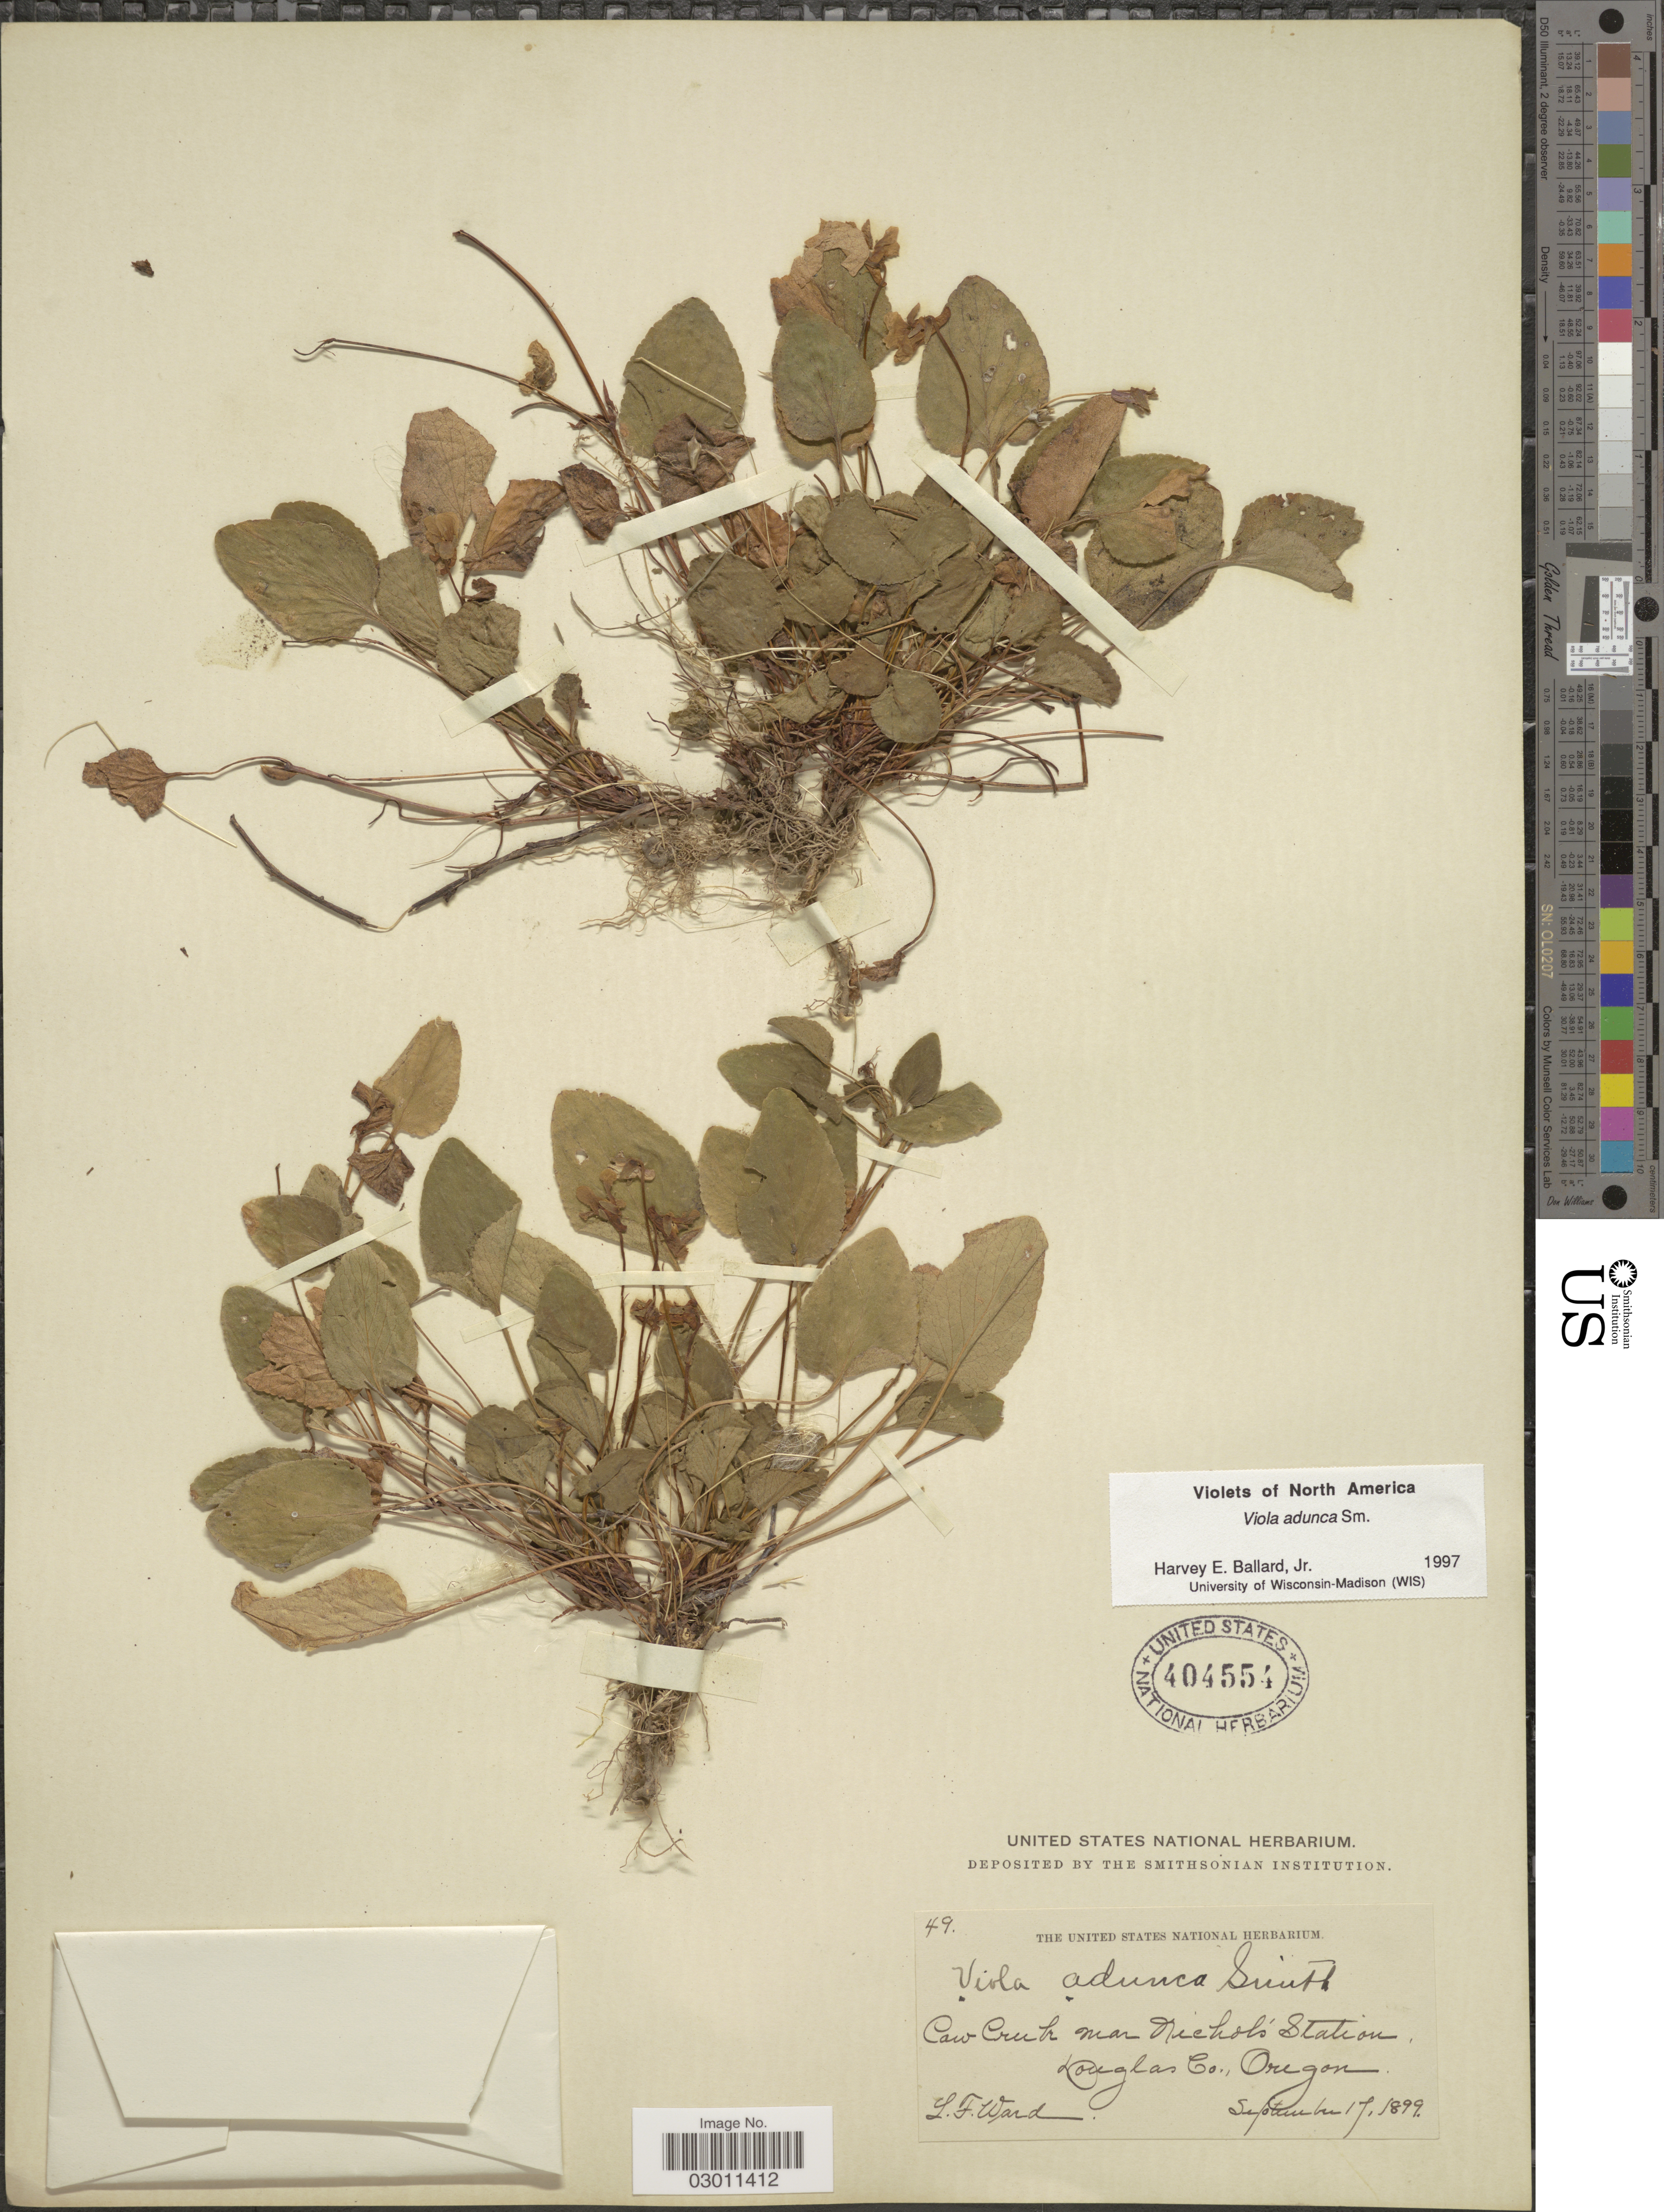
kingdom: Plantae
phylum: Tracheophyta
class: Magnoliopsida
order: Malpighiales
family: Violaceae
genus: Viola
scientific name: Viola adunca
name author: Sm.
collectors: L. Ward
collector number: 49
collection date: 1899-09-17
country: United States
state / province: Oregon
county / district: Douglas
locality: Cow Creek near Nichol's Station, Douglas Co.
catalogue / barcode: US 404554